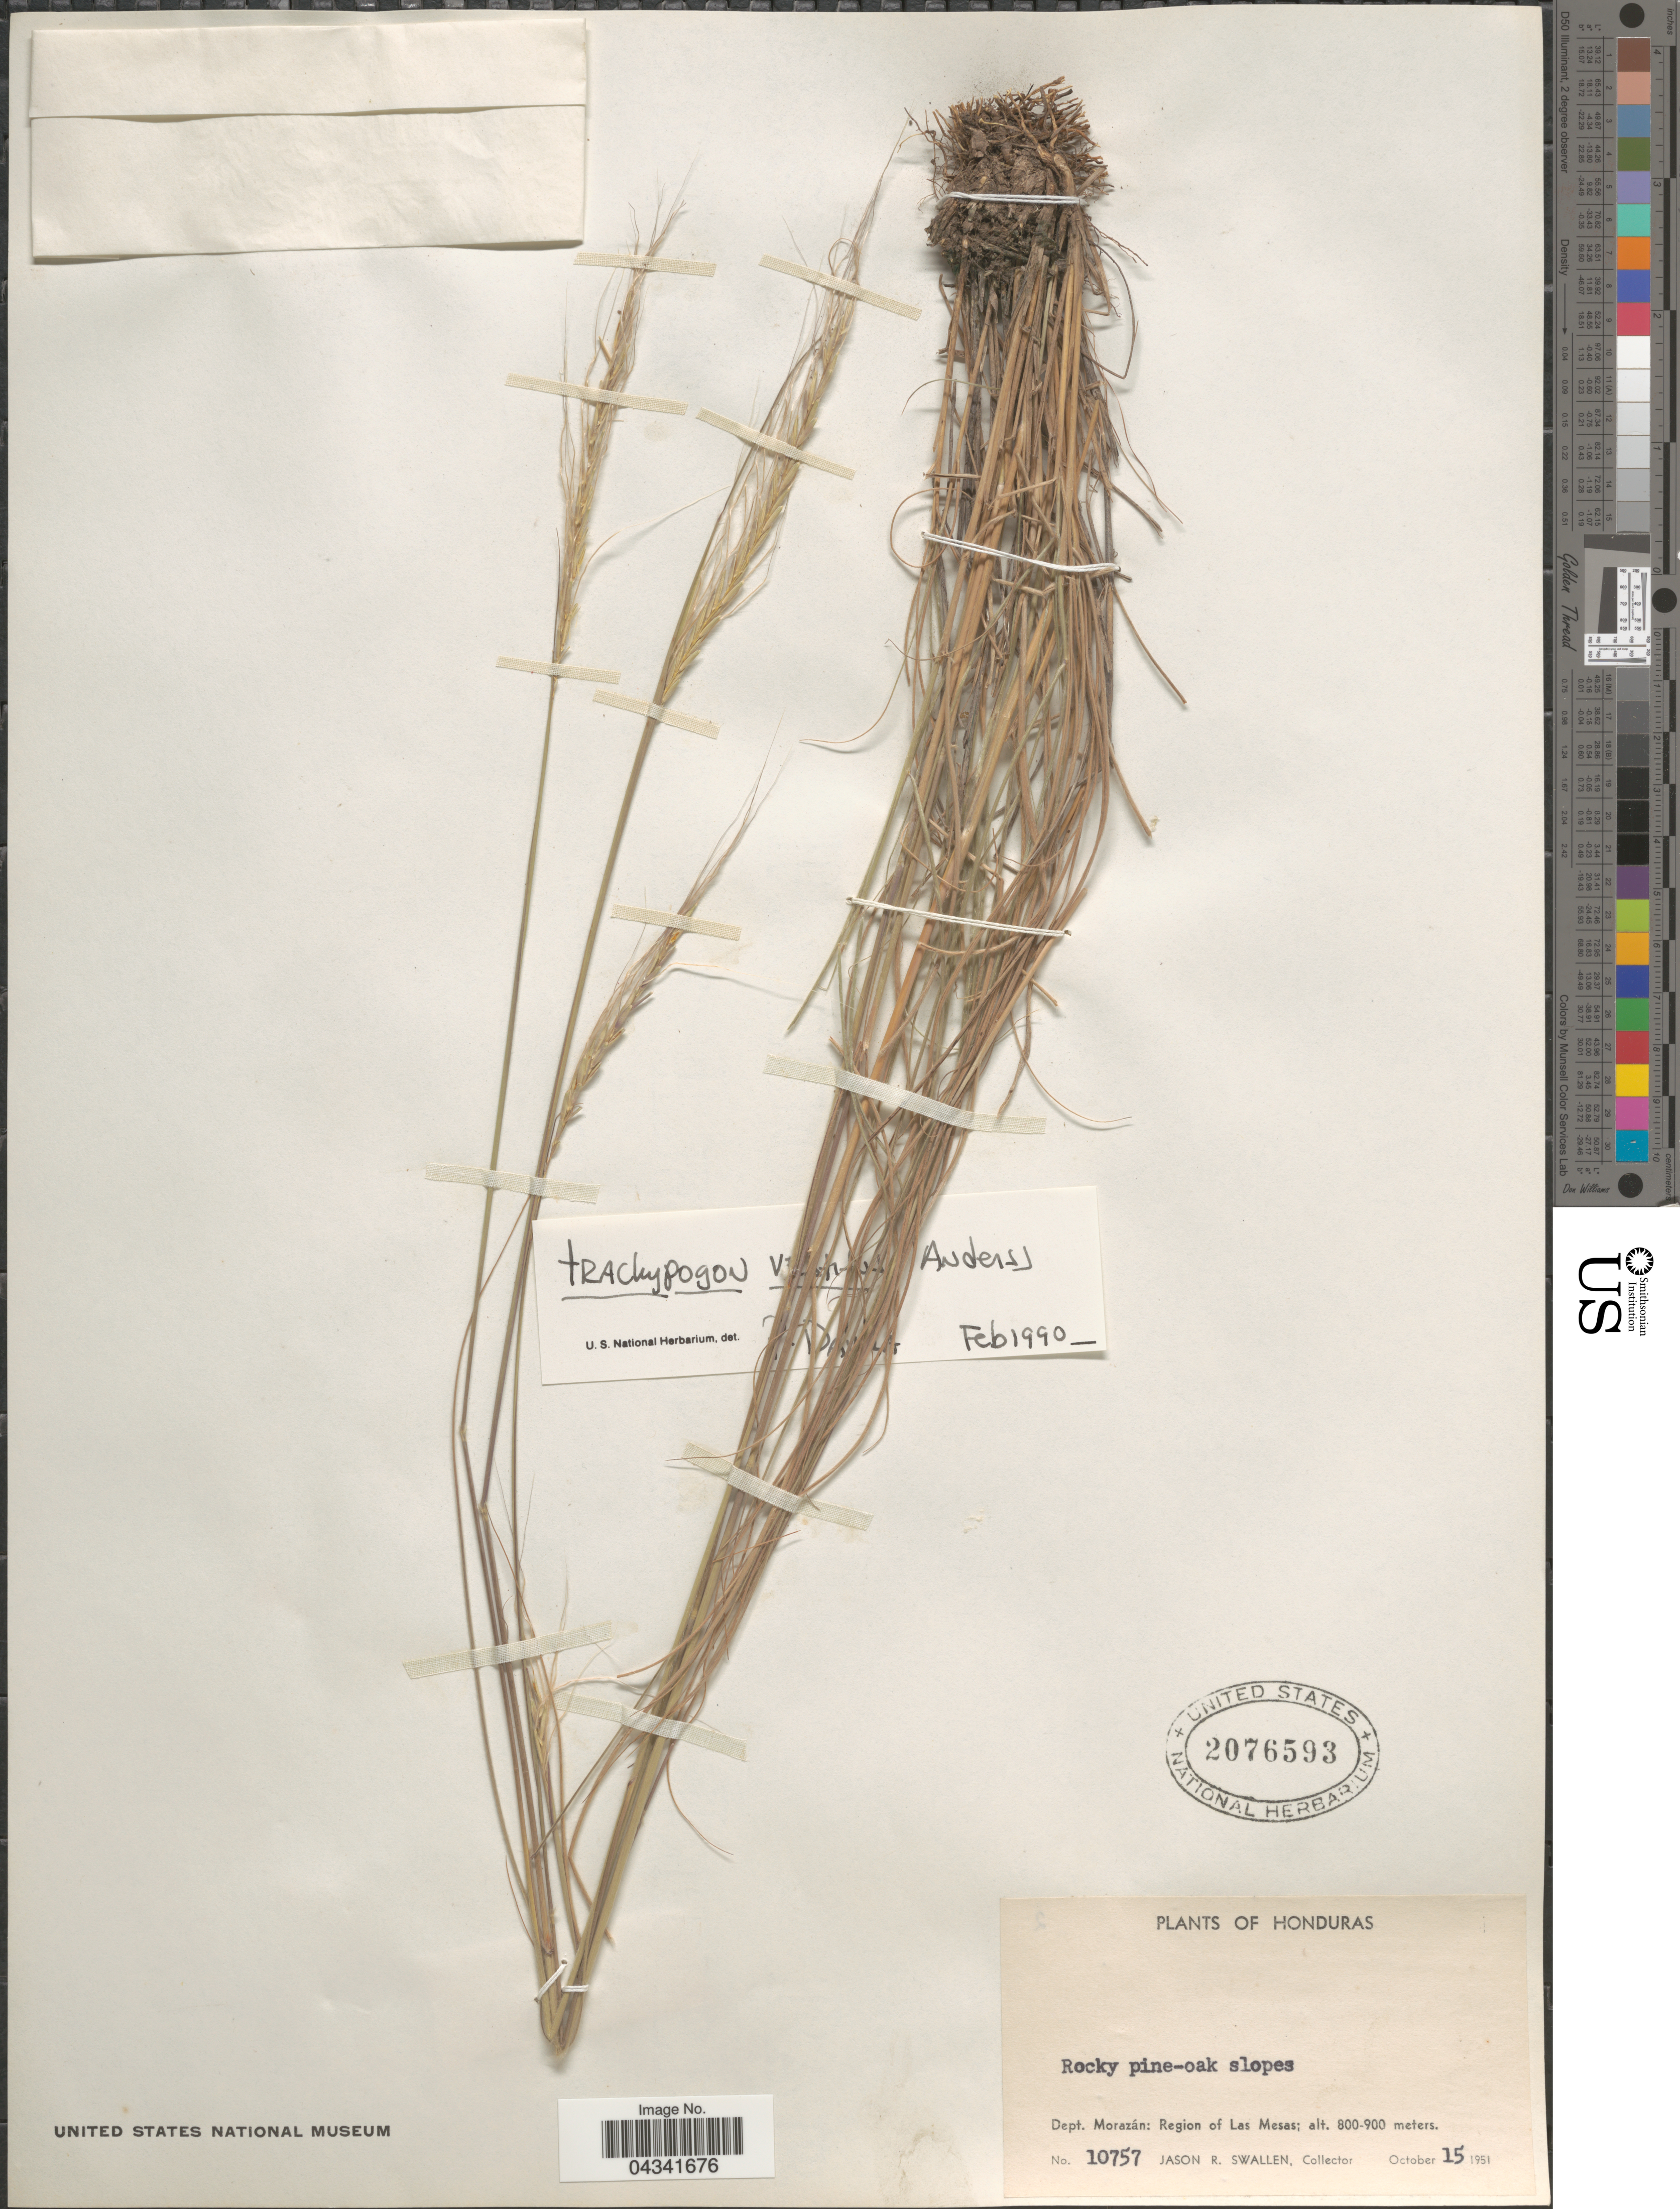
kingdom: Plantae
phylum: Tracheophyta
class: Liliopsida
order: Poales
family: Poaceae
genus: Trachypogon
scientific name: Trachypogon vestitus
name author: L. Andersson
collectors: J. R. Swallen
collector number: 10757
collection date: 1951-10-15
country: Honduras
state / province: Fco. Morazán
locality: Dept. Morazán: Region of Las Mesas.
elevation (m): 800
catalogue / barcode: US 2076593